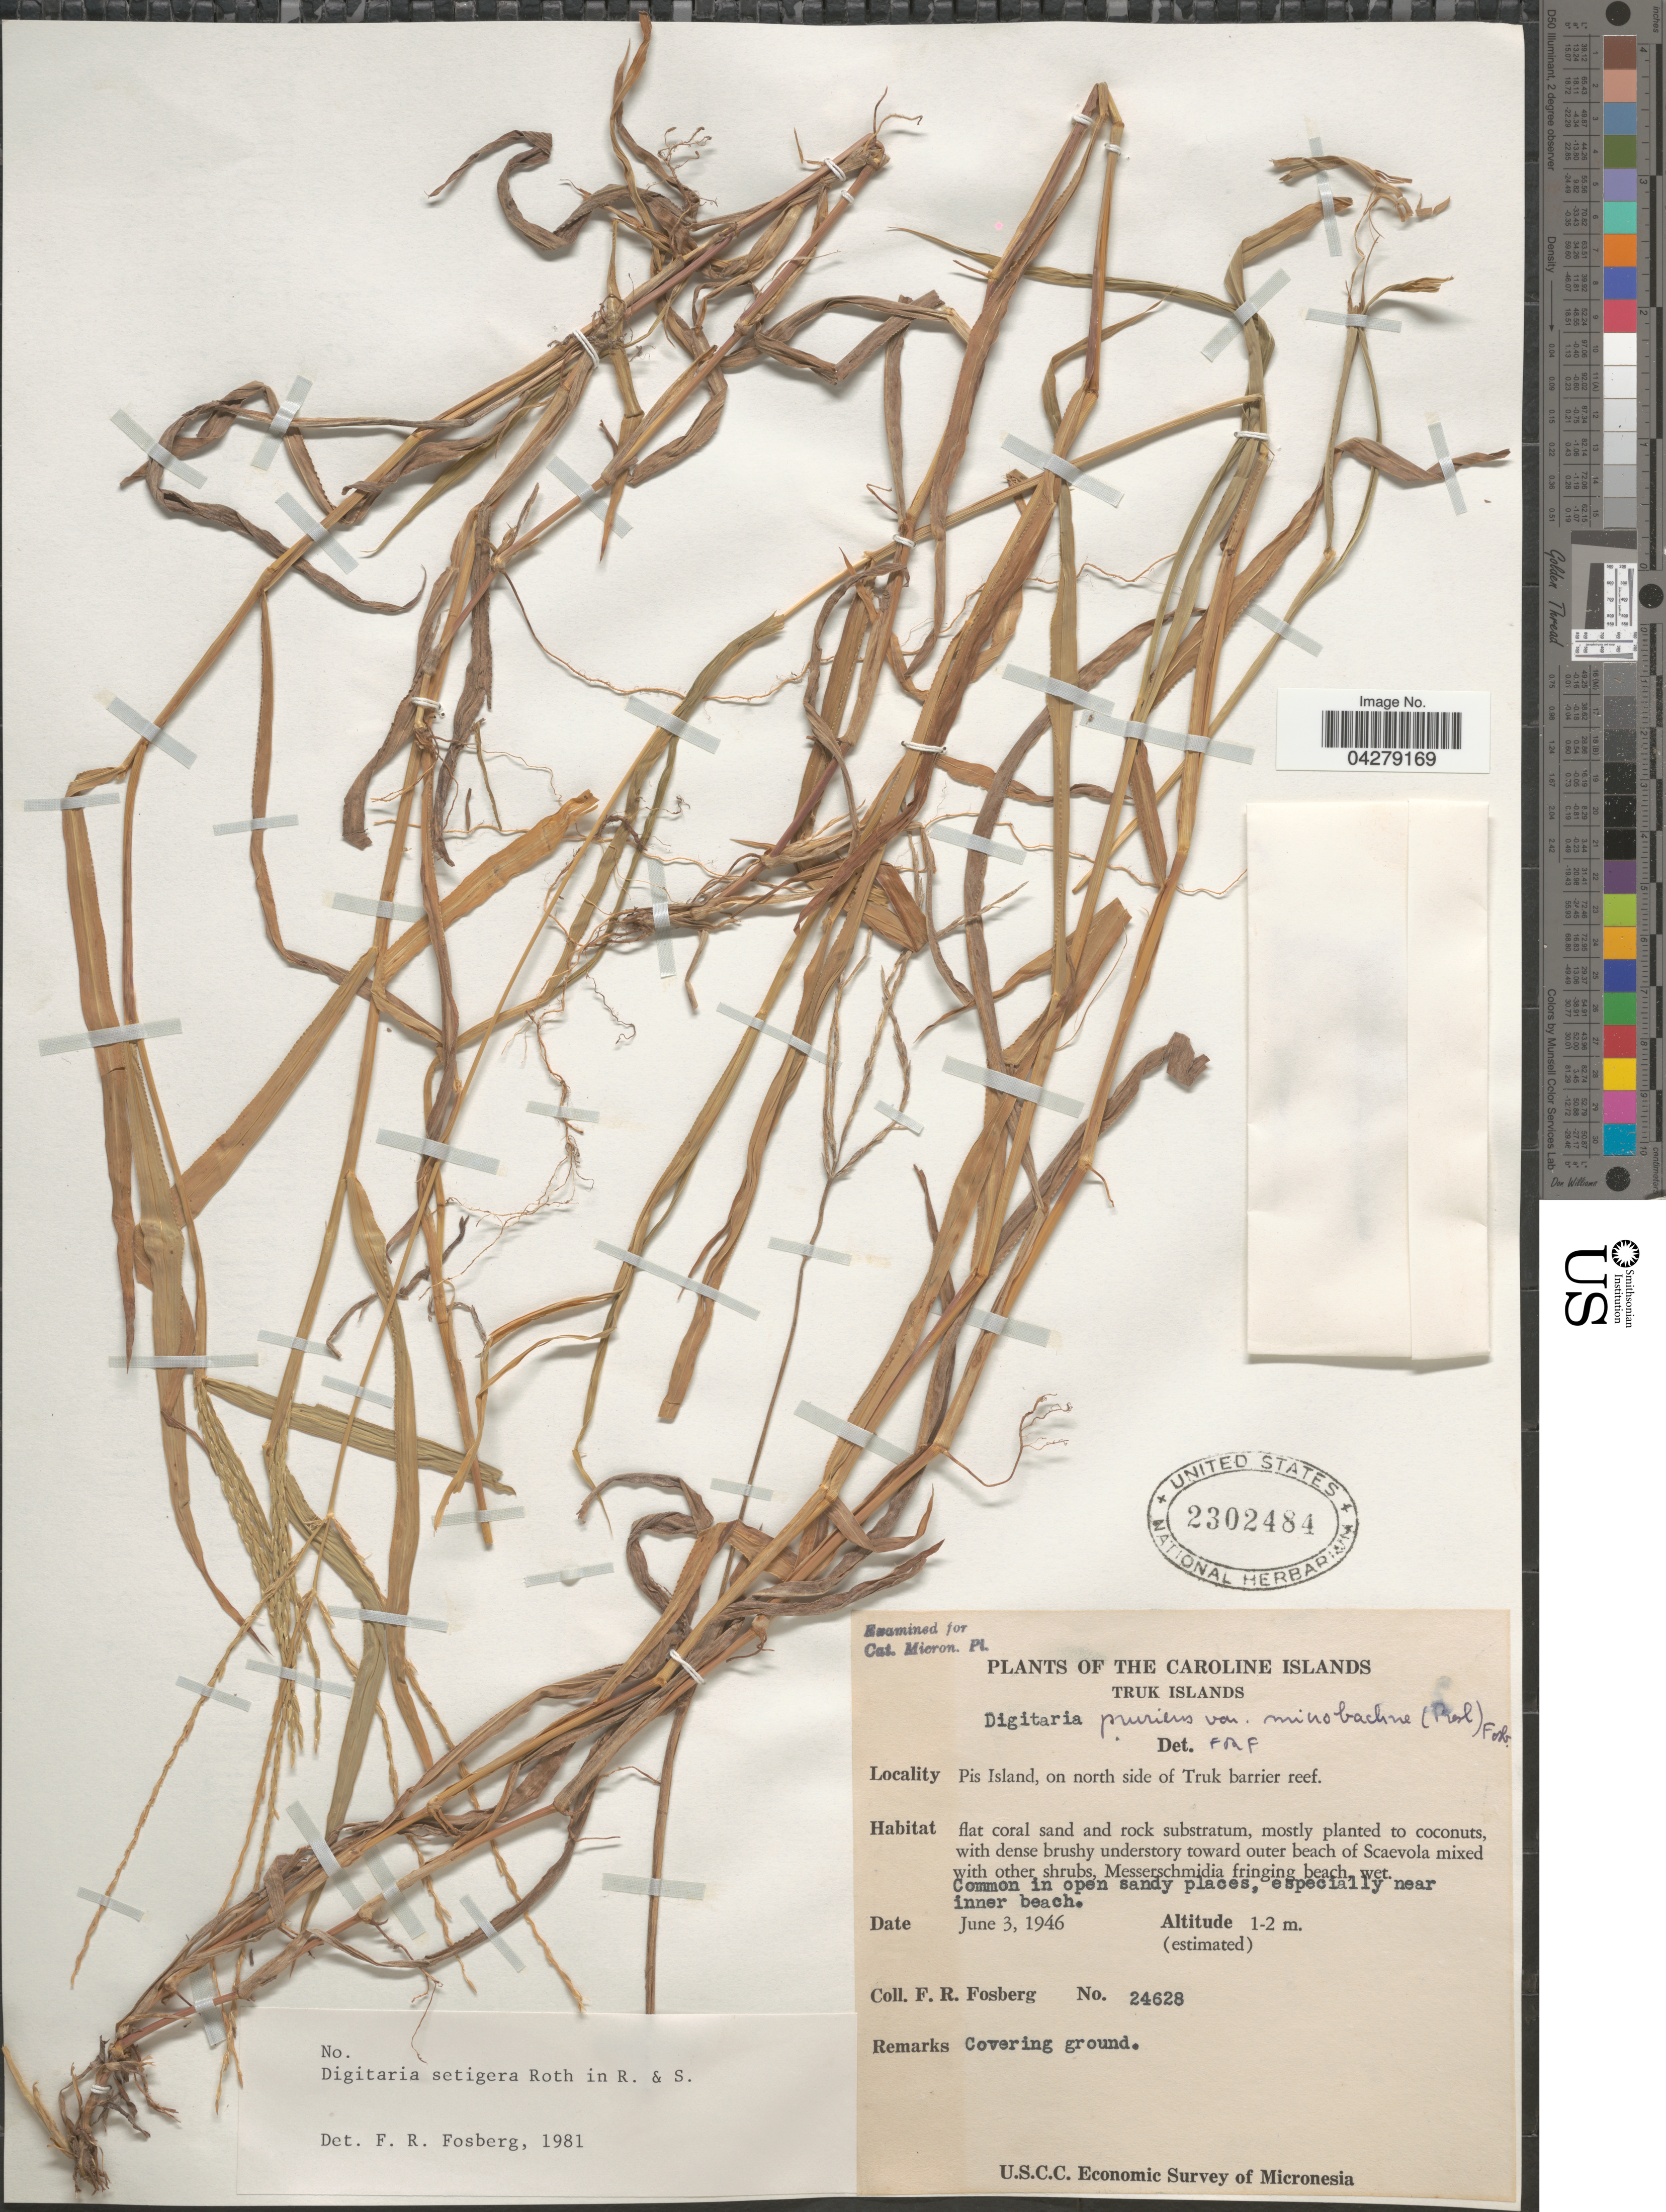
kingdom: Plantae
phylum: Tracheophyta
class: Liliopsida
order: Poales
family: Poaceae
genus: Digitaria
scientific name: Digitaria setigera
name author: Roth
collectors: F. R. Fosberg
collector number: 24628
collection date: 1946-06-03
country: Micronesia, Federated States of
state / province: Truk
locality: The Caroline Islands. Truk Islands. Pis Island, on north side of Truk barrier reef. U.S.C.C. Economic Survey of Micronesia.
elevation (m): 1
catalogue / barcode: US 2302484